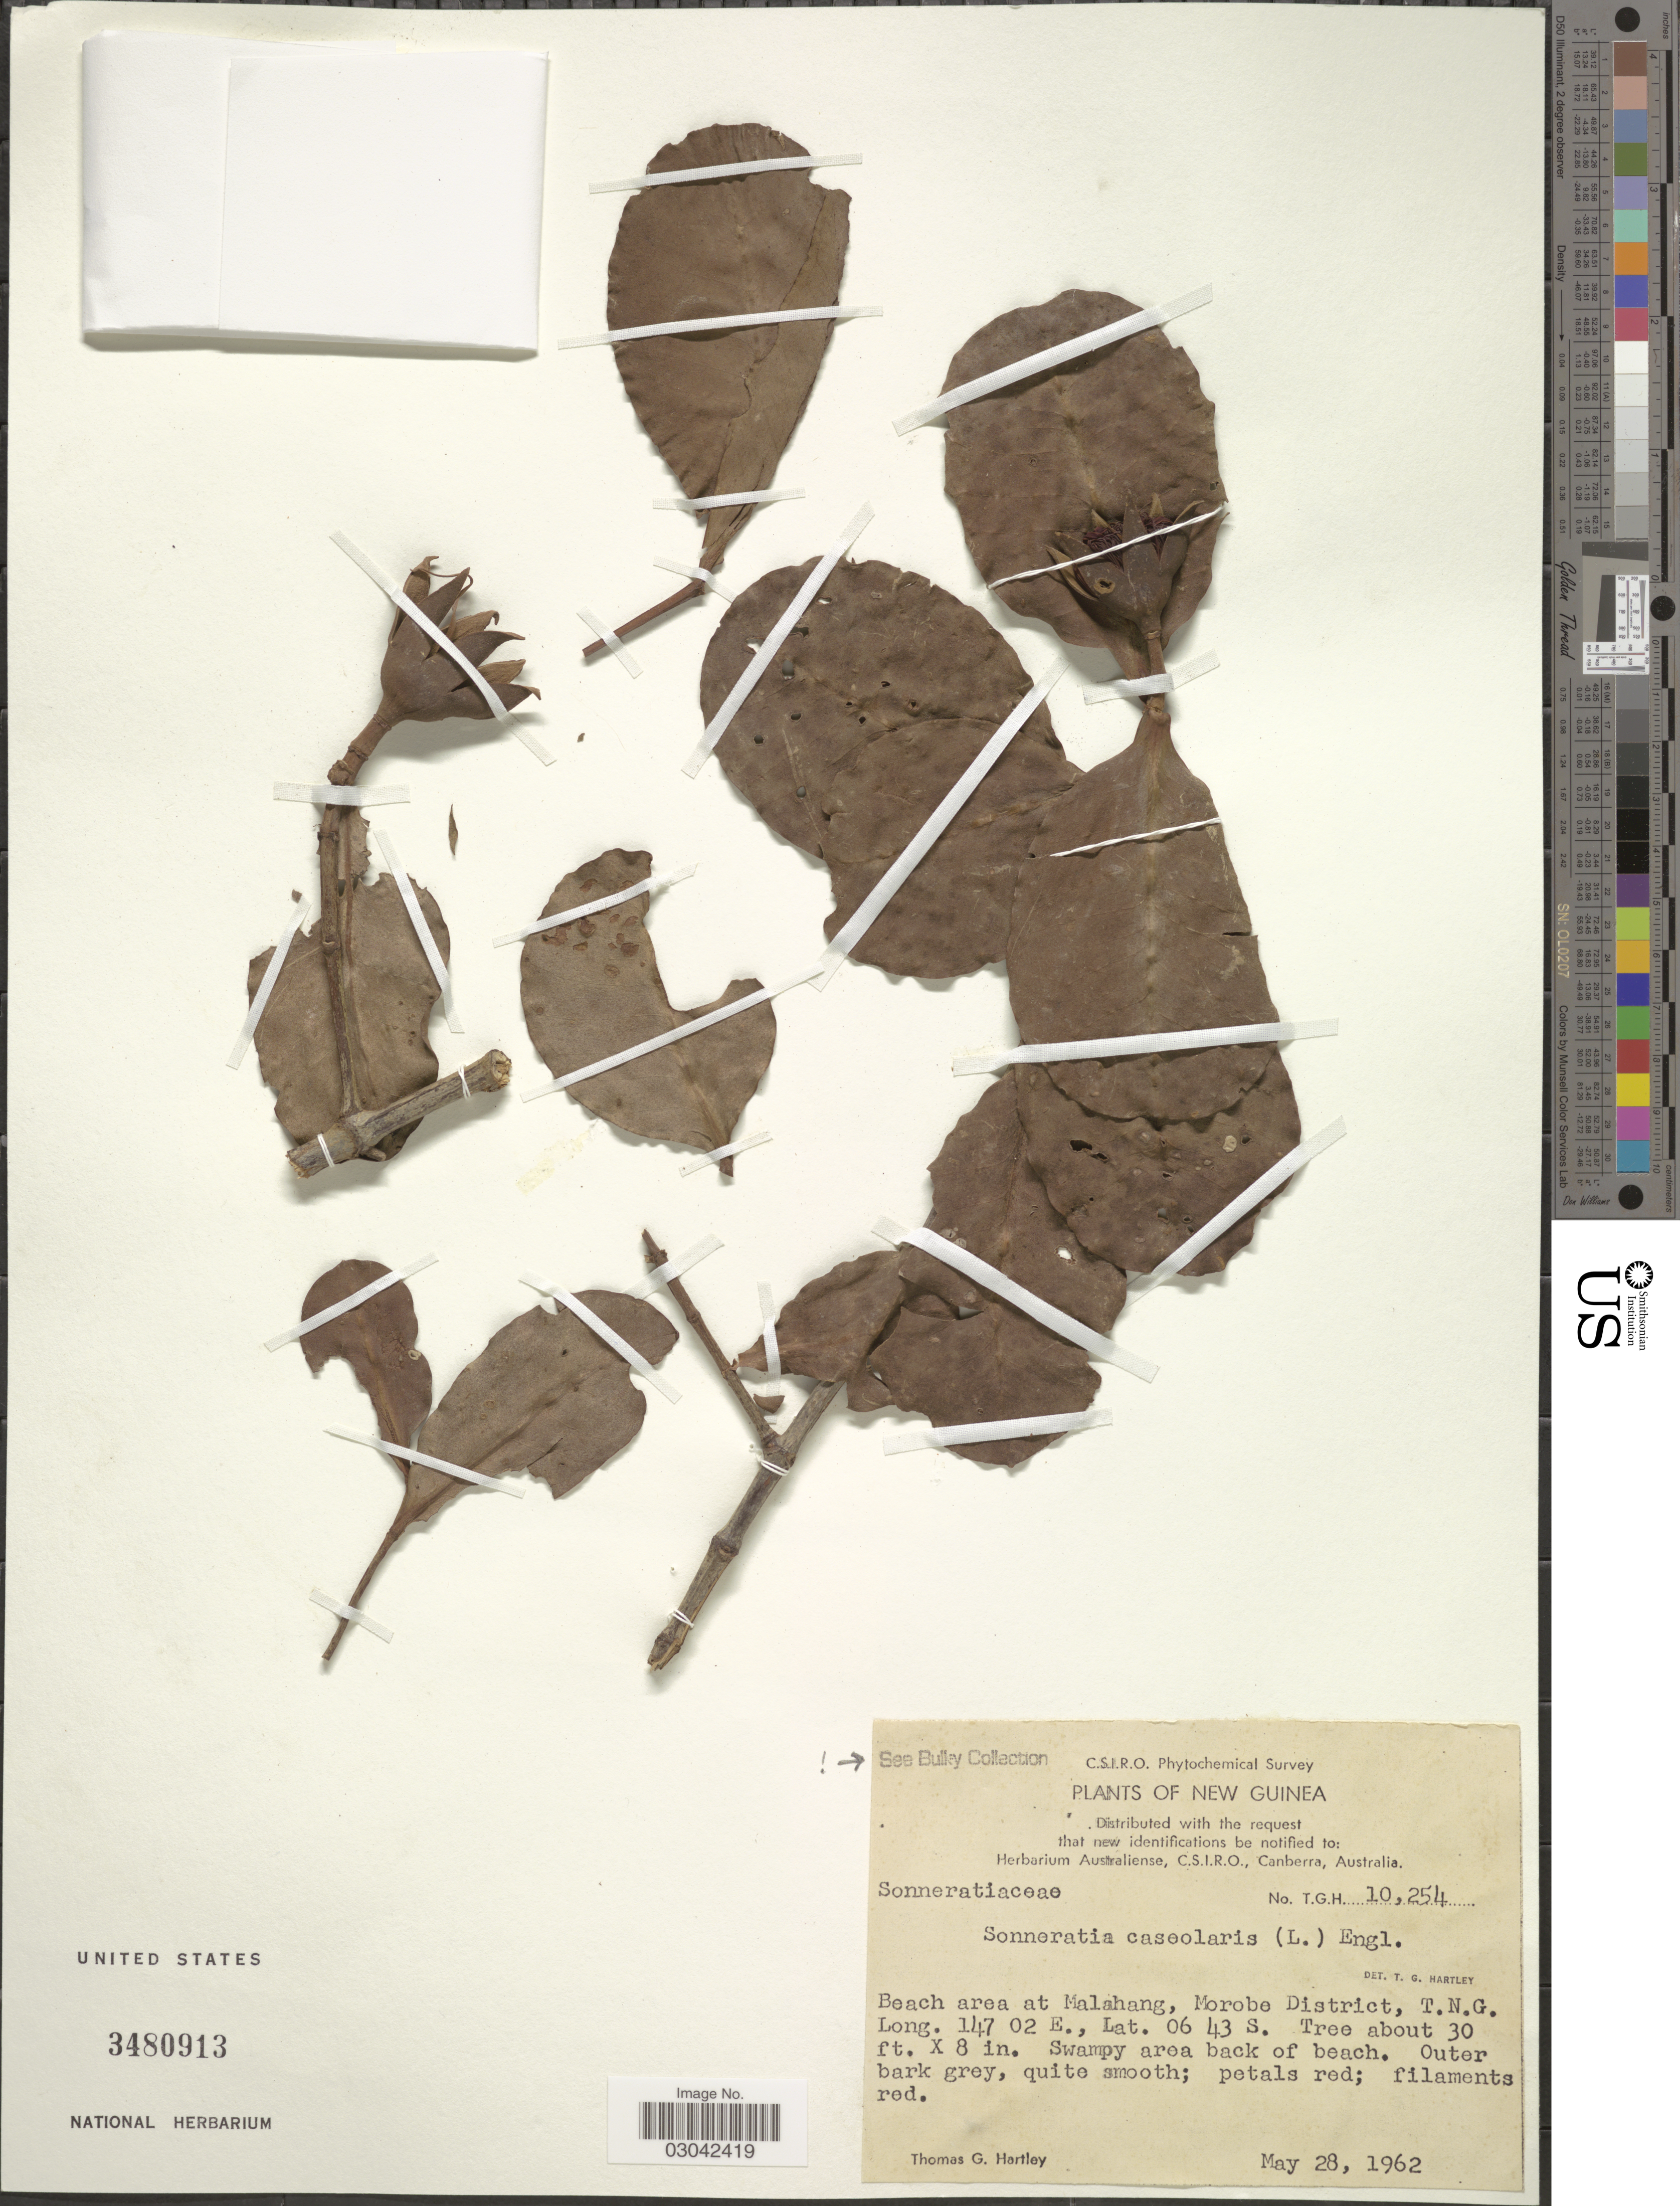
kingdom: Plantae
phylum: Tracheophyta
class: Magnoliopsida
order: Myrtales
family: Lythraceae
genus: Sonneratia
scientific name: Sonneratia caseolaris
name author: (L.) Engl.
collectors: T. G. Hartley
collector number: TGH10254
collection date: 1962-05-28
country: Papua New Guinea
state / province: Morobe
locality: New Guinea. Beach area at Malahang, Morobe District, T.N.G.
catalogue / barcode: US 3480913